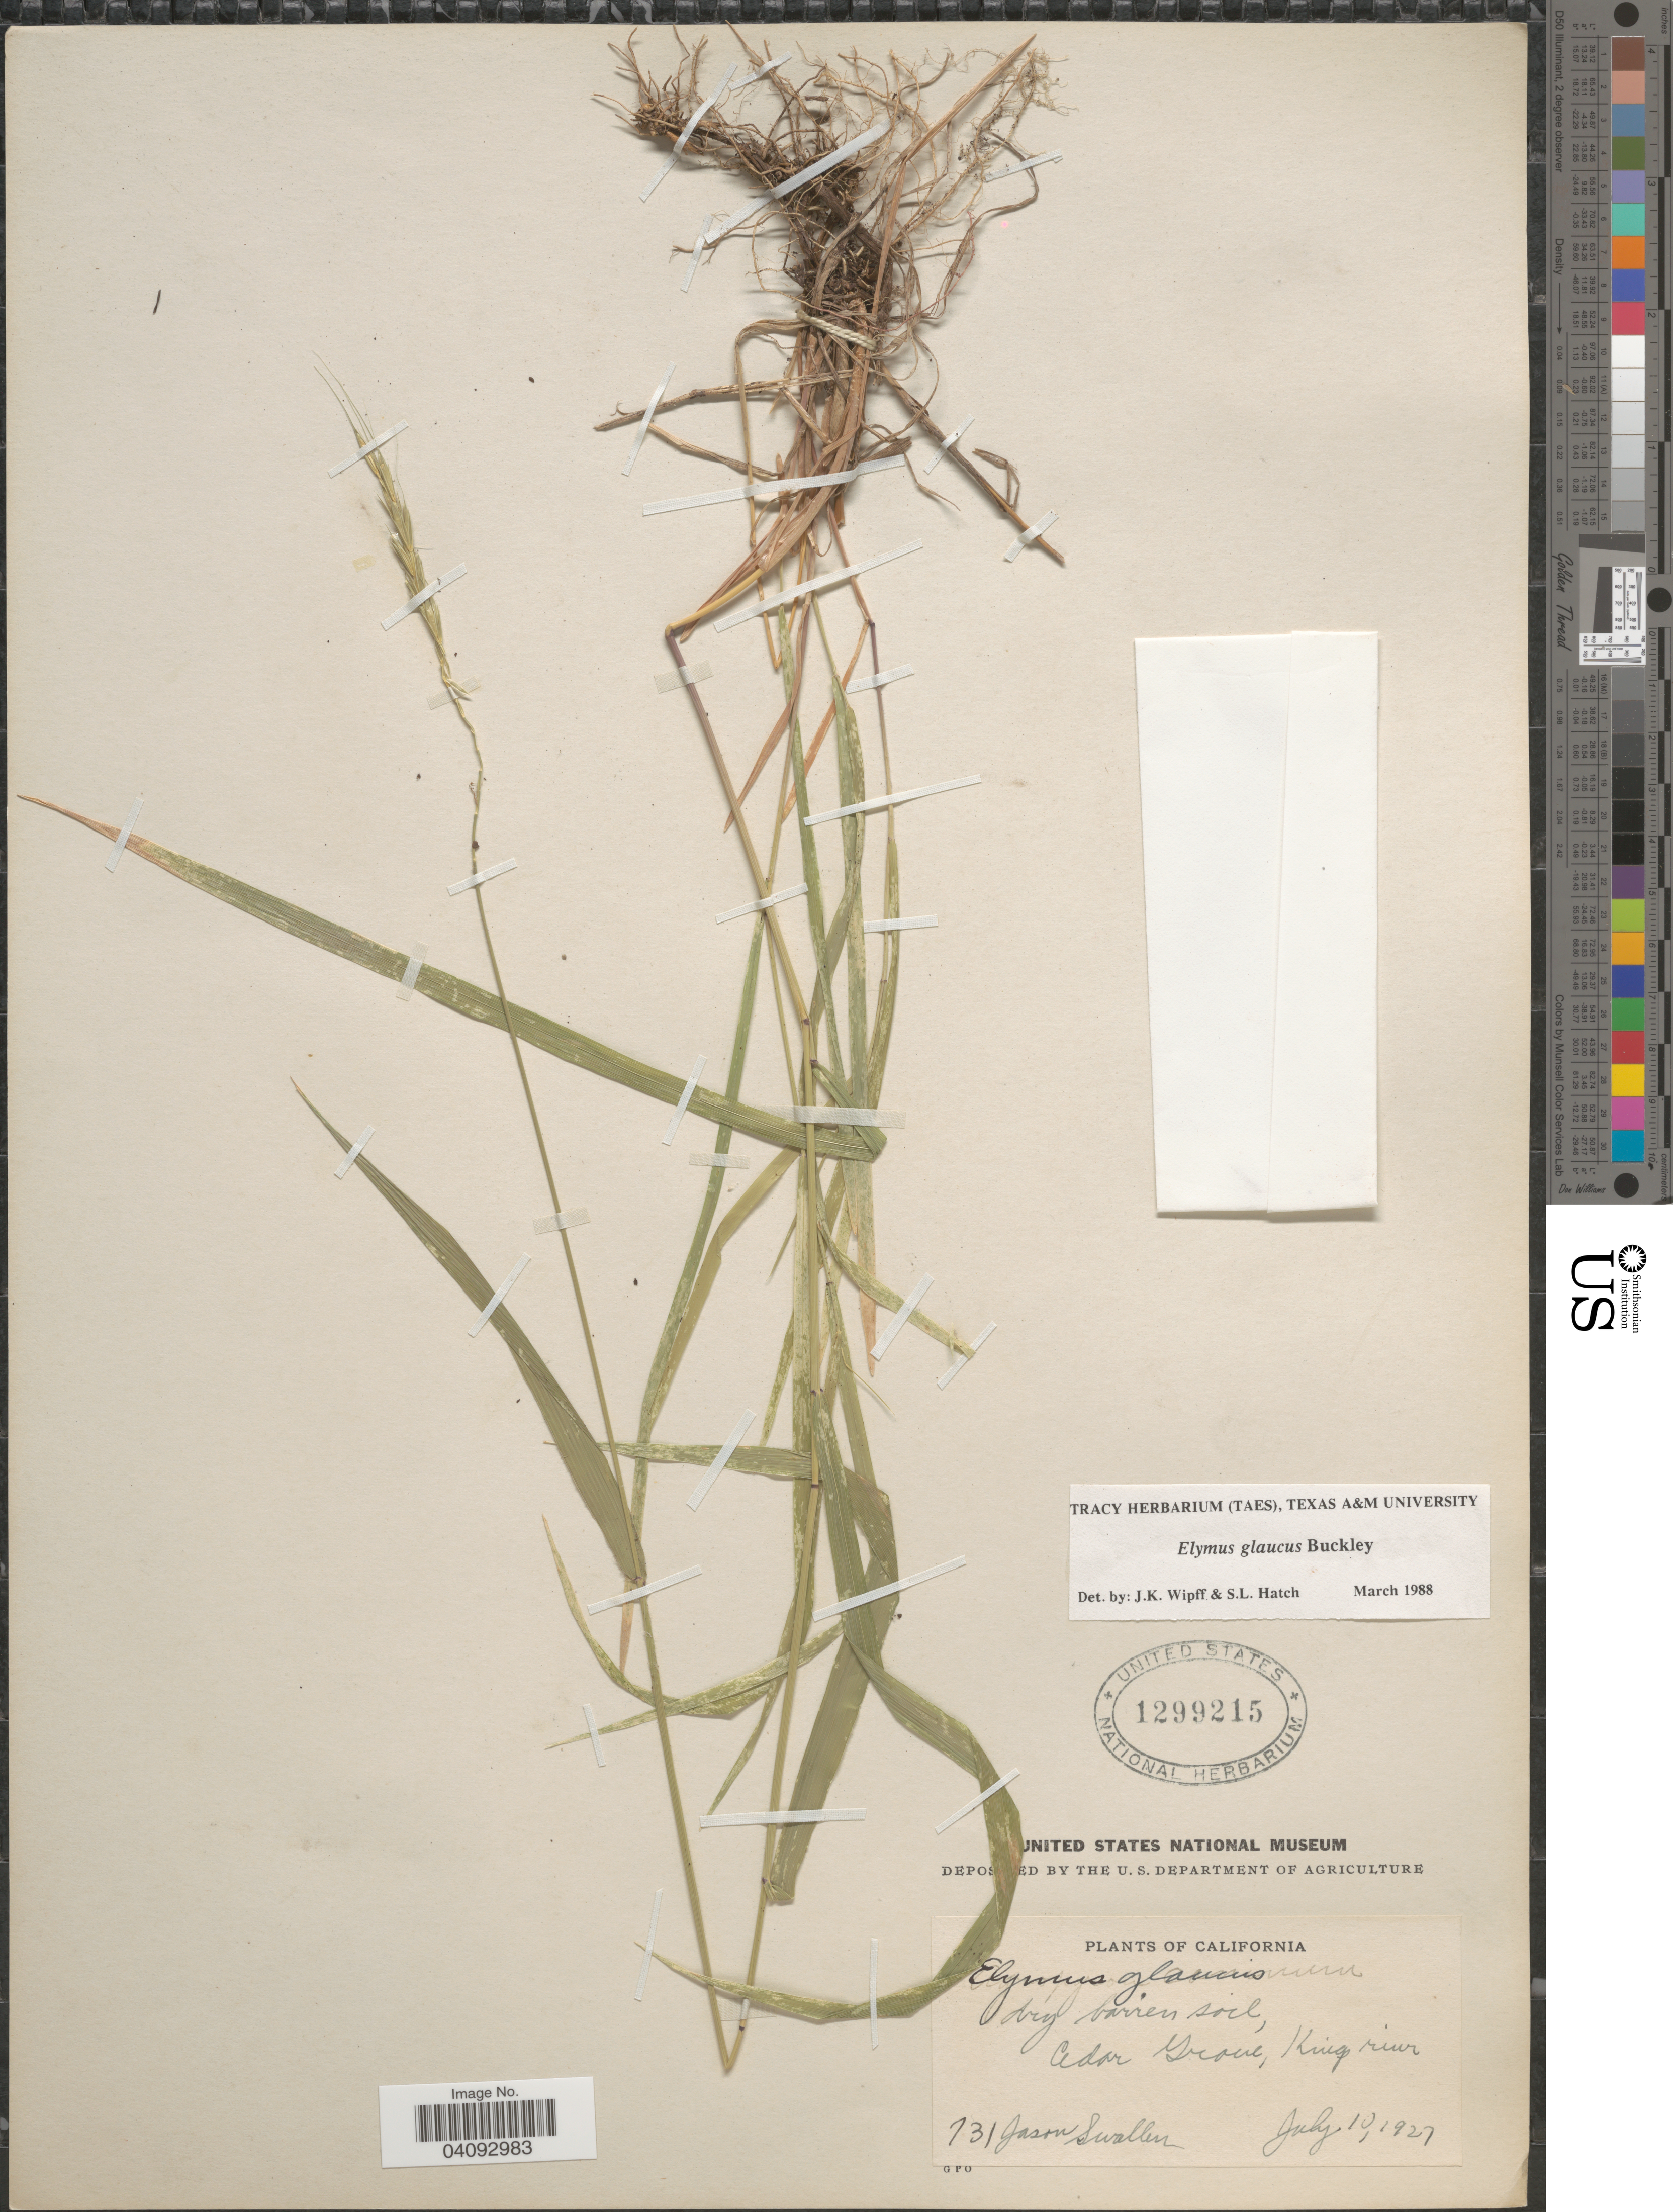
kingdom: Plantae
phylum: Tracheophyta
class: Liliopsida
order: Poales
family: Poaceae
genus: Elymus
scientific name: Elymus glaucus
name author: Buckley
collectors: J. R. Swallen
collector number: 131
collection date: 1927-07-10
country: United States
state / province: California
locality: Dry barren soil, Cedar Grove, King river.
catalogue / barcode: US 1299215